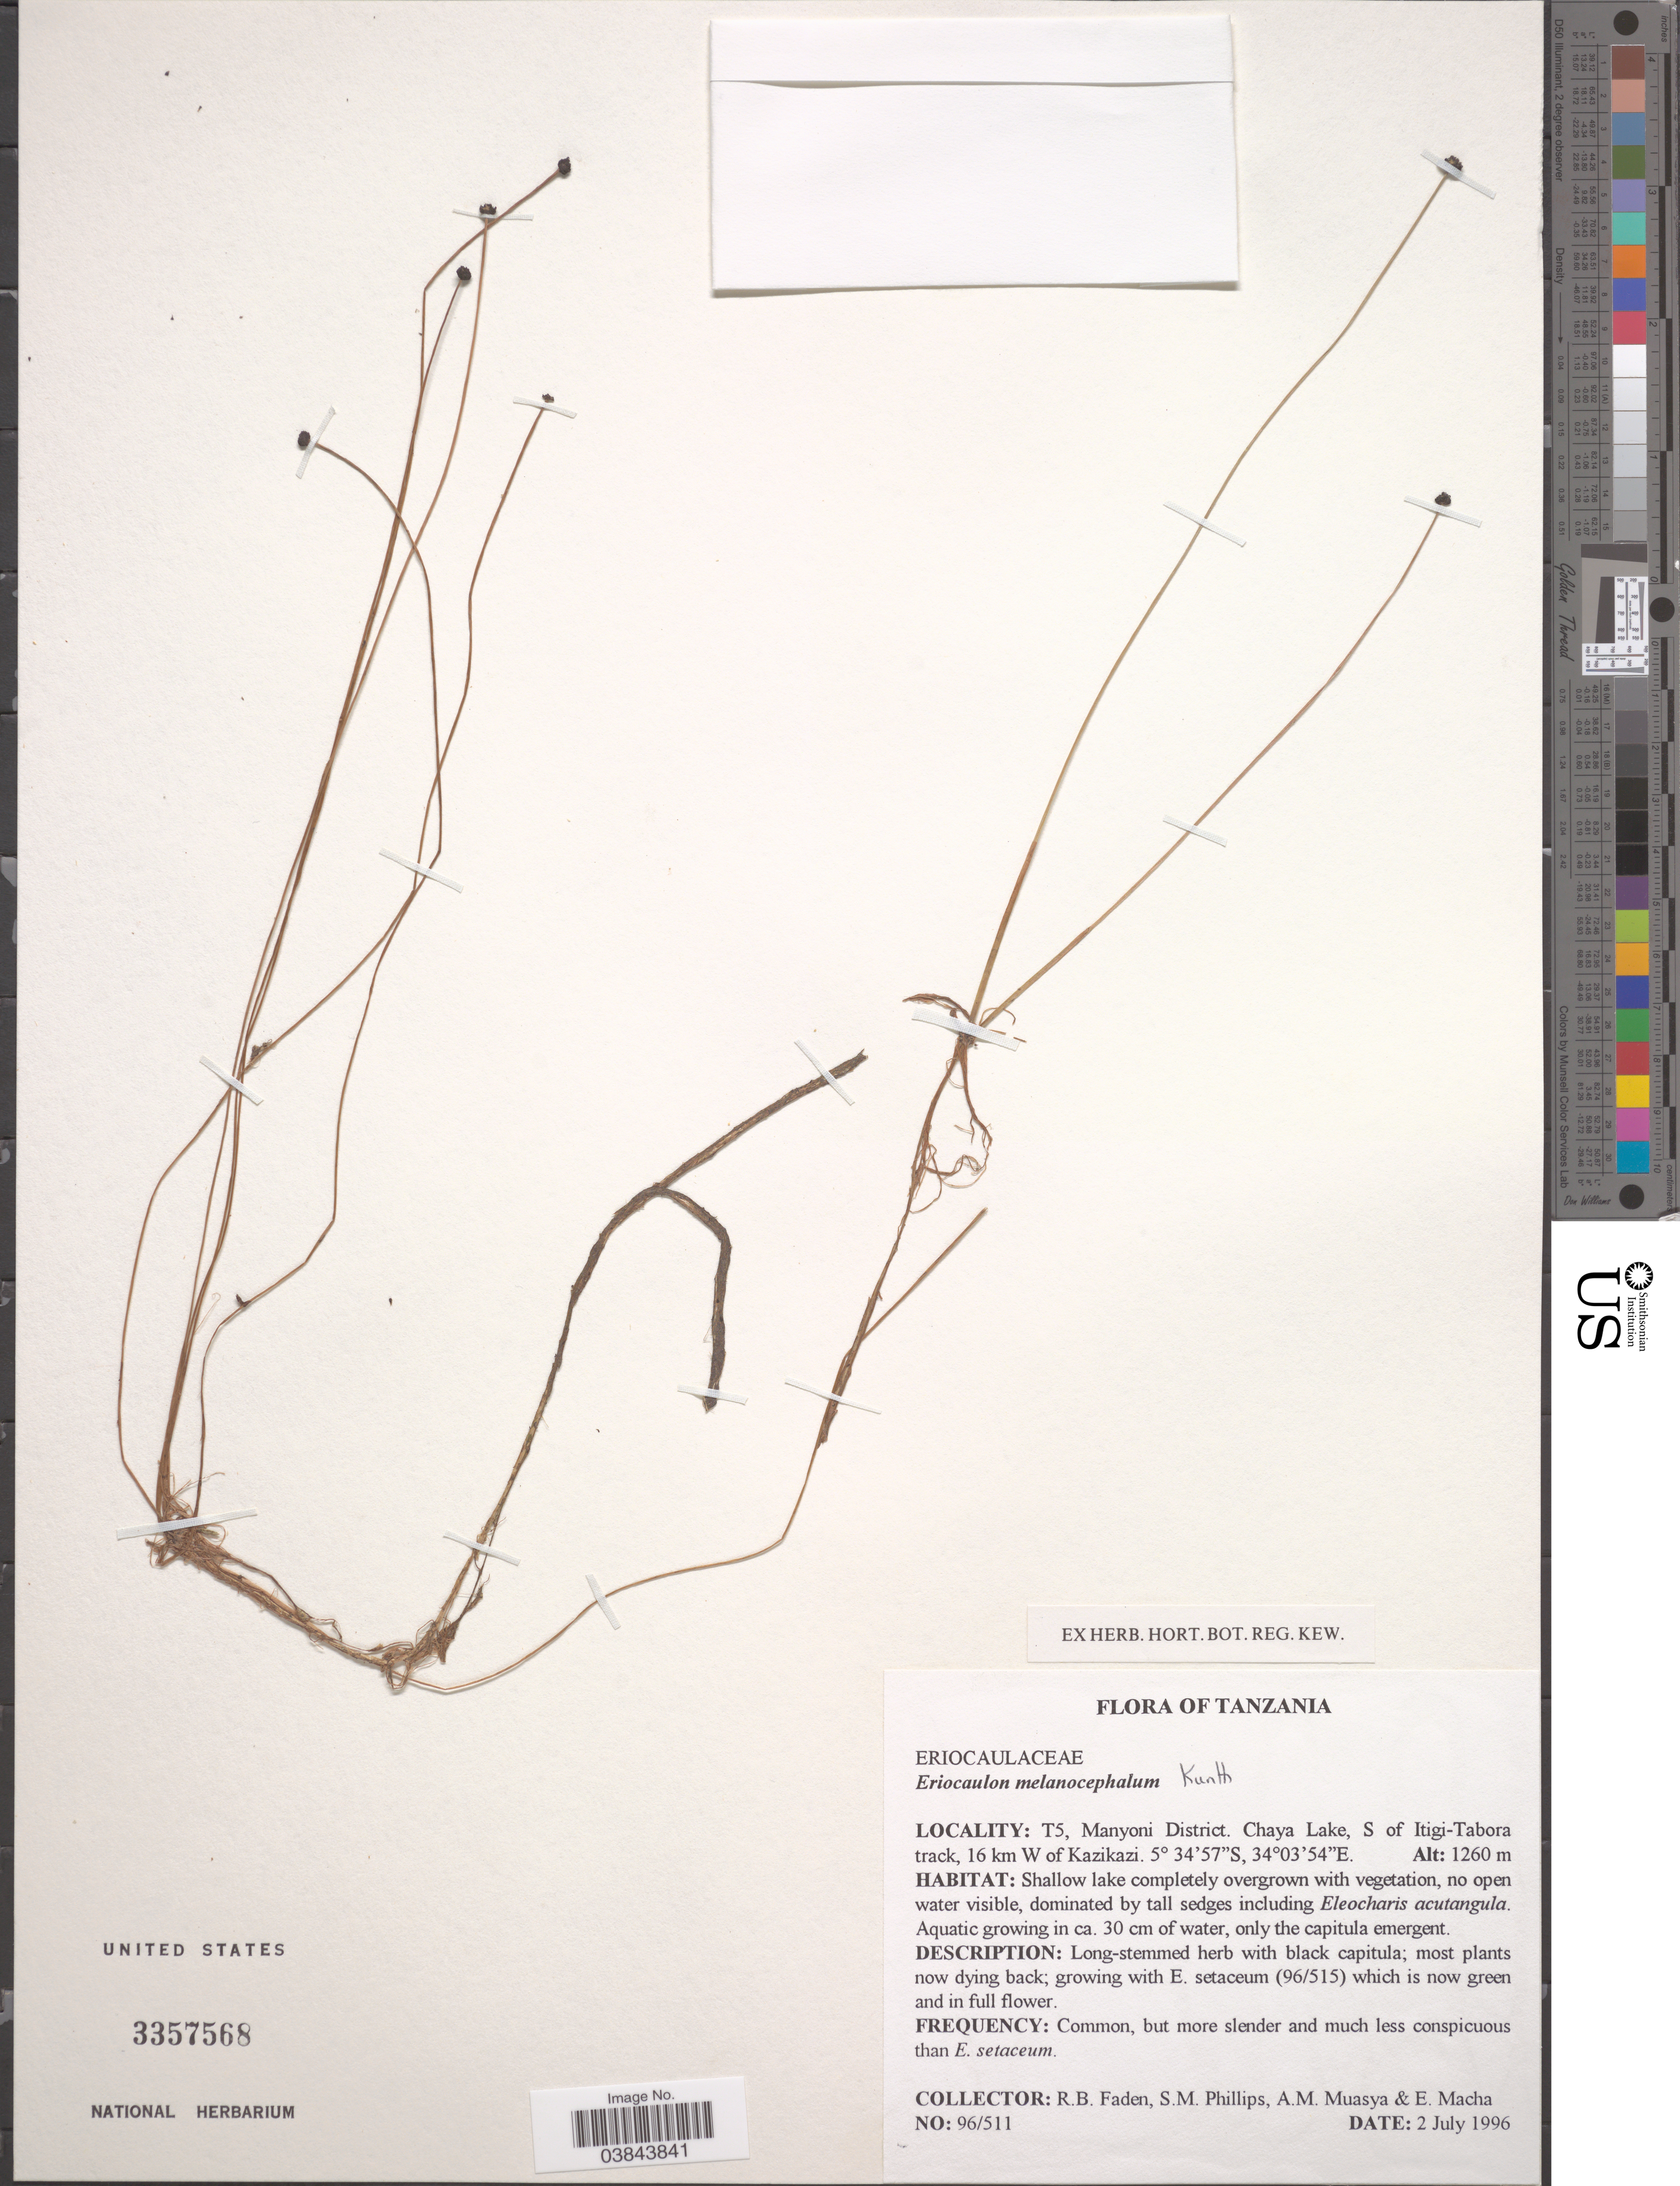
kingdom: Plantae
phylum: Tracheophyta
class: Liliopsida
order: Poales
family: Eriocaulaceae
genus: Eriocaulon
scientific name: Eriocaulon melanocephalum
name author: Kunth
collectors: R. B. Faden, S. M. Phillips, A. Muasya & E. Macha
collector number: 96/511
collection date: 1996-07-02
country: Tanzania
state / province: Tabora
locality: T5, Manyoni District, Chaya Lake, S of Itigi-Tabora track, 16 km W of Kazikazi.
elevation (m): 1260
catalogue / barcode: US 3357568